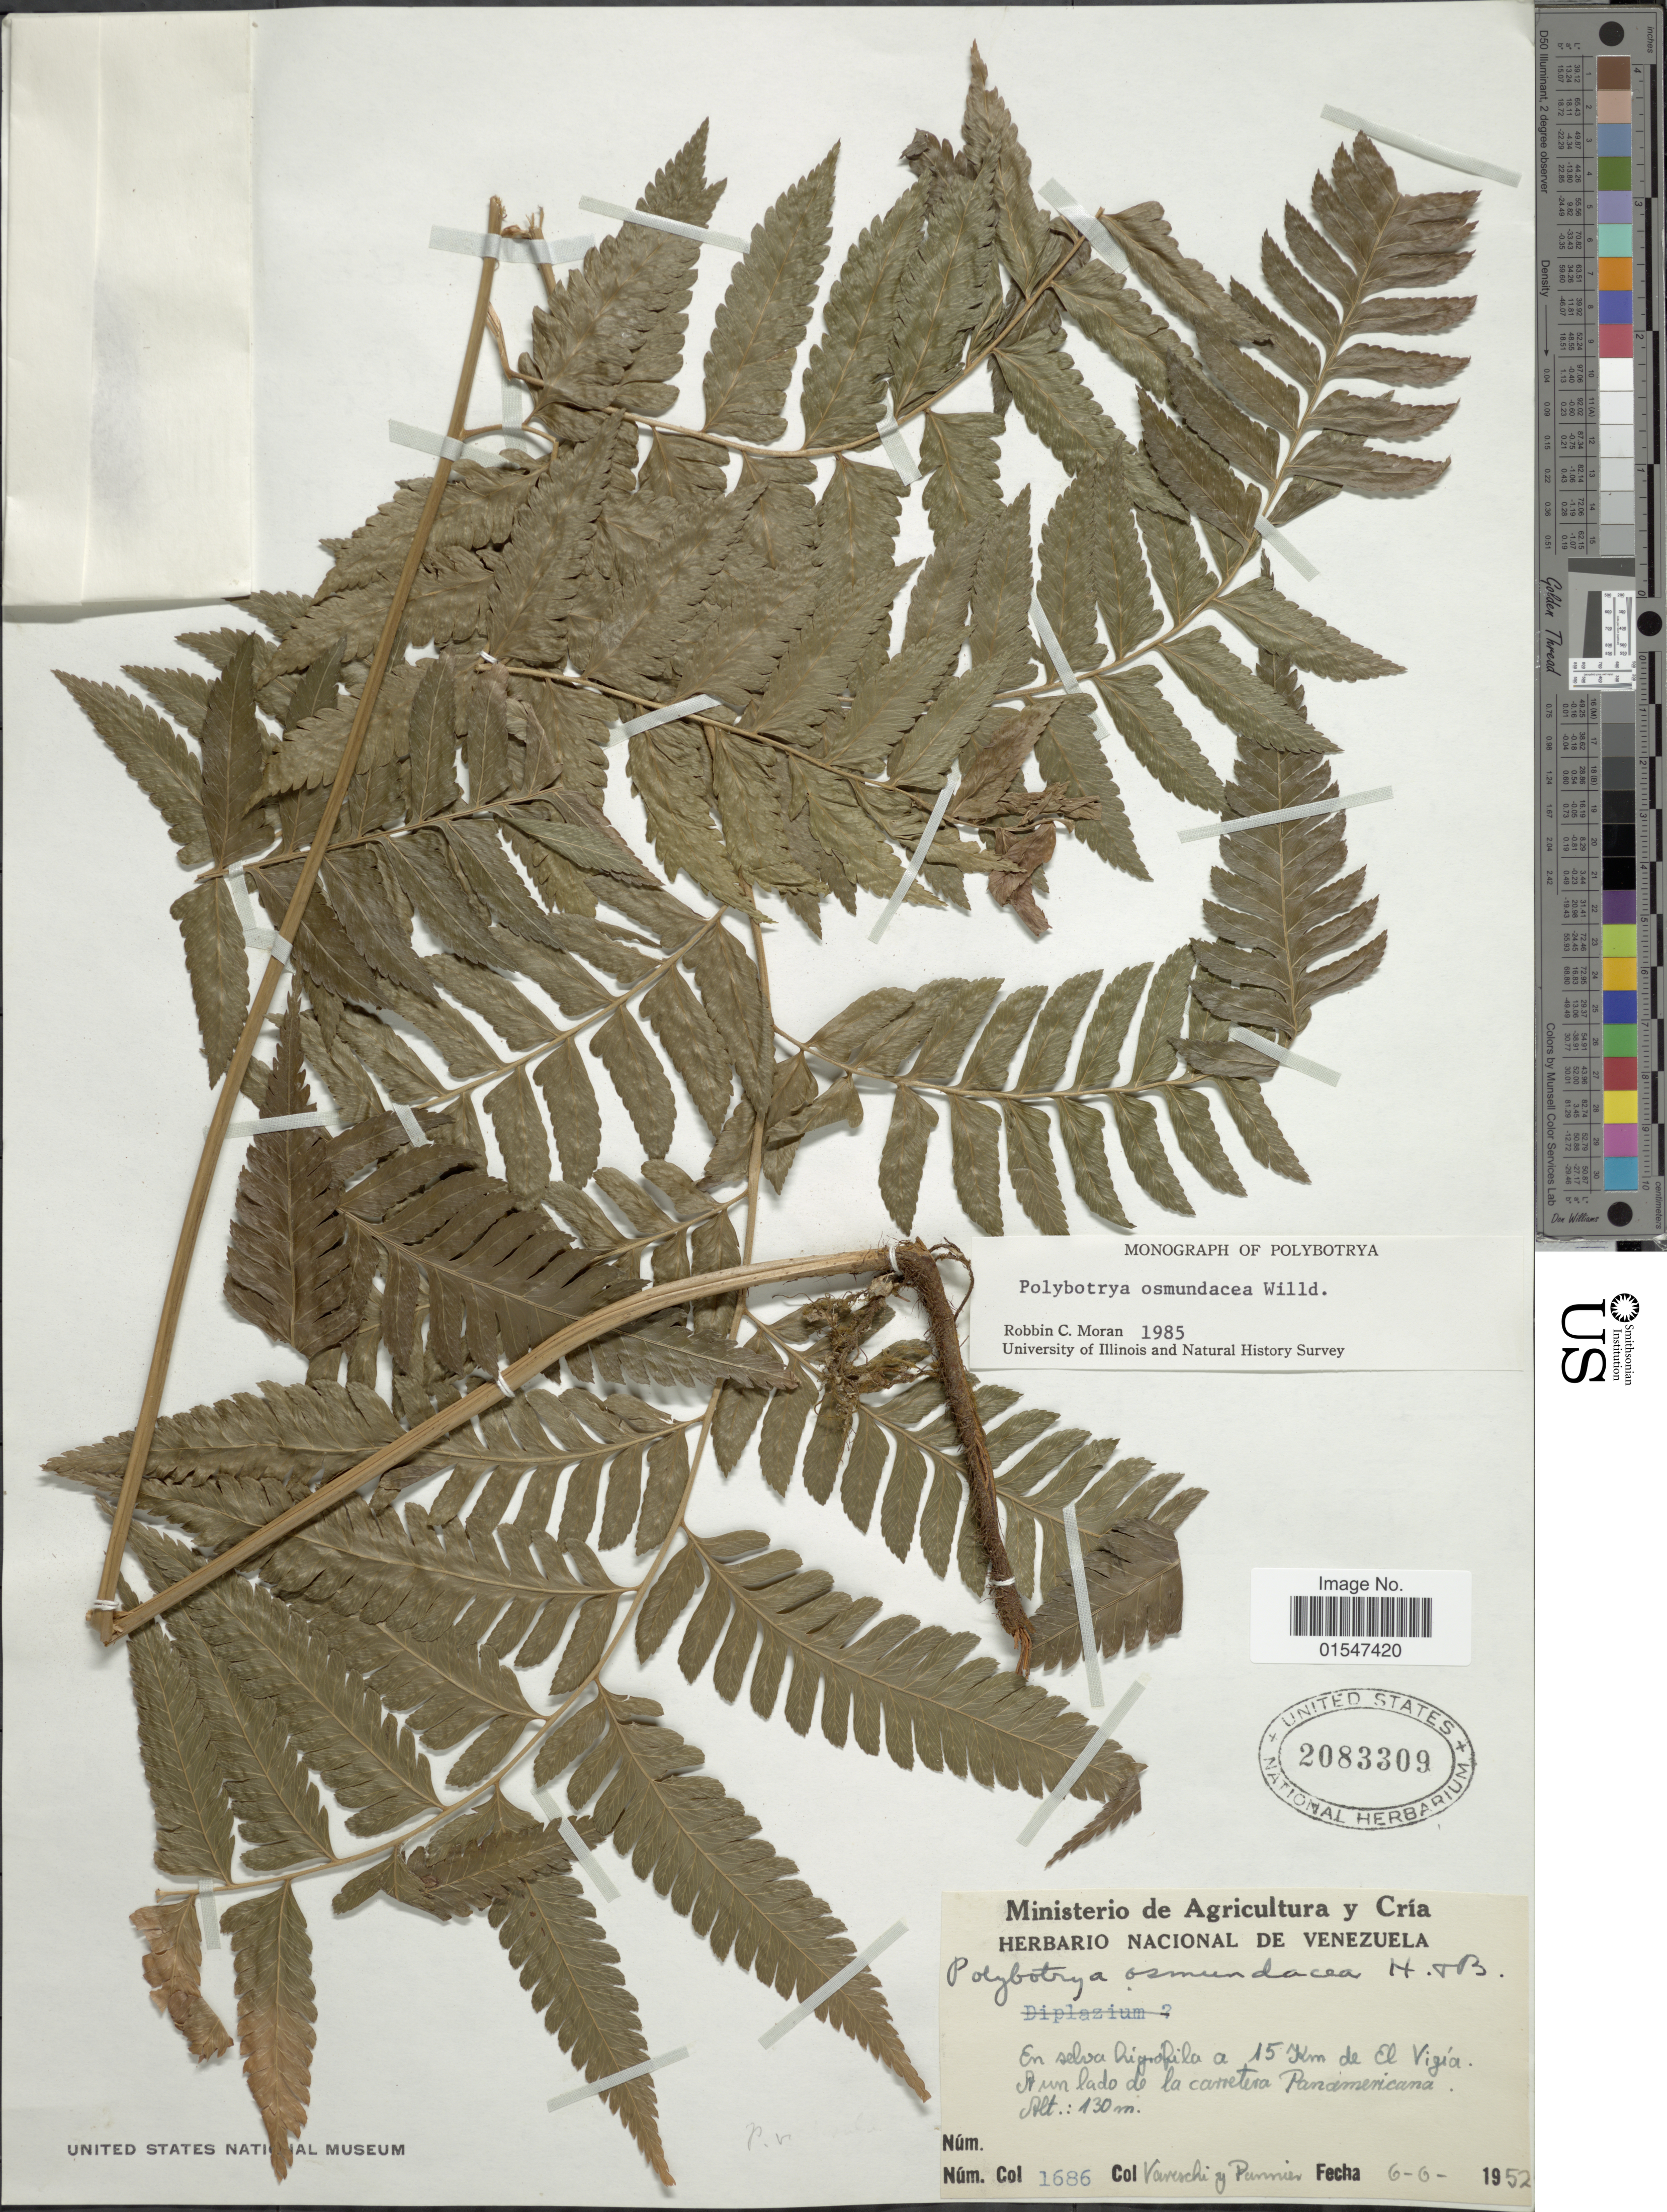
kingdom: Plantae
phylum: Tracheophyta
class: Polypodiopsida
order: Polypodiales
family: Dryopteridaceae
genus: Polybotrya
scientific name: Polybotrya osmundacea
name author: Humb. & Bonpl. ex Willd.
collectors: -. Vareschi & Pannier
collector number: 1686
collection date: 1952-06-06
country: Venezuela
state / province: Mérida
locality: En selva higrofila a 15 km de El Vigía, a un lado de la carretera Panamericana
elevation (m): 130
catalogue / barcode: US 2083309